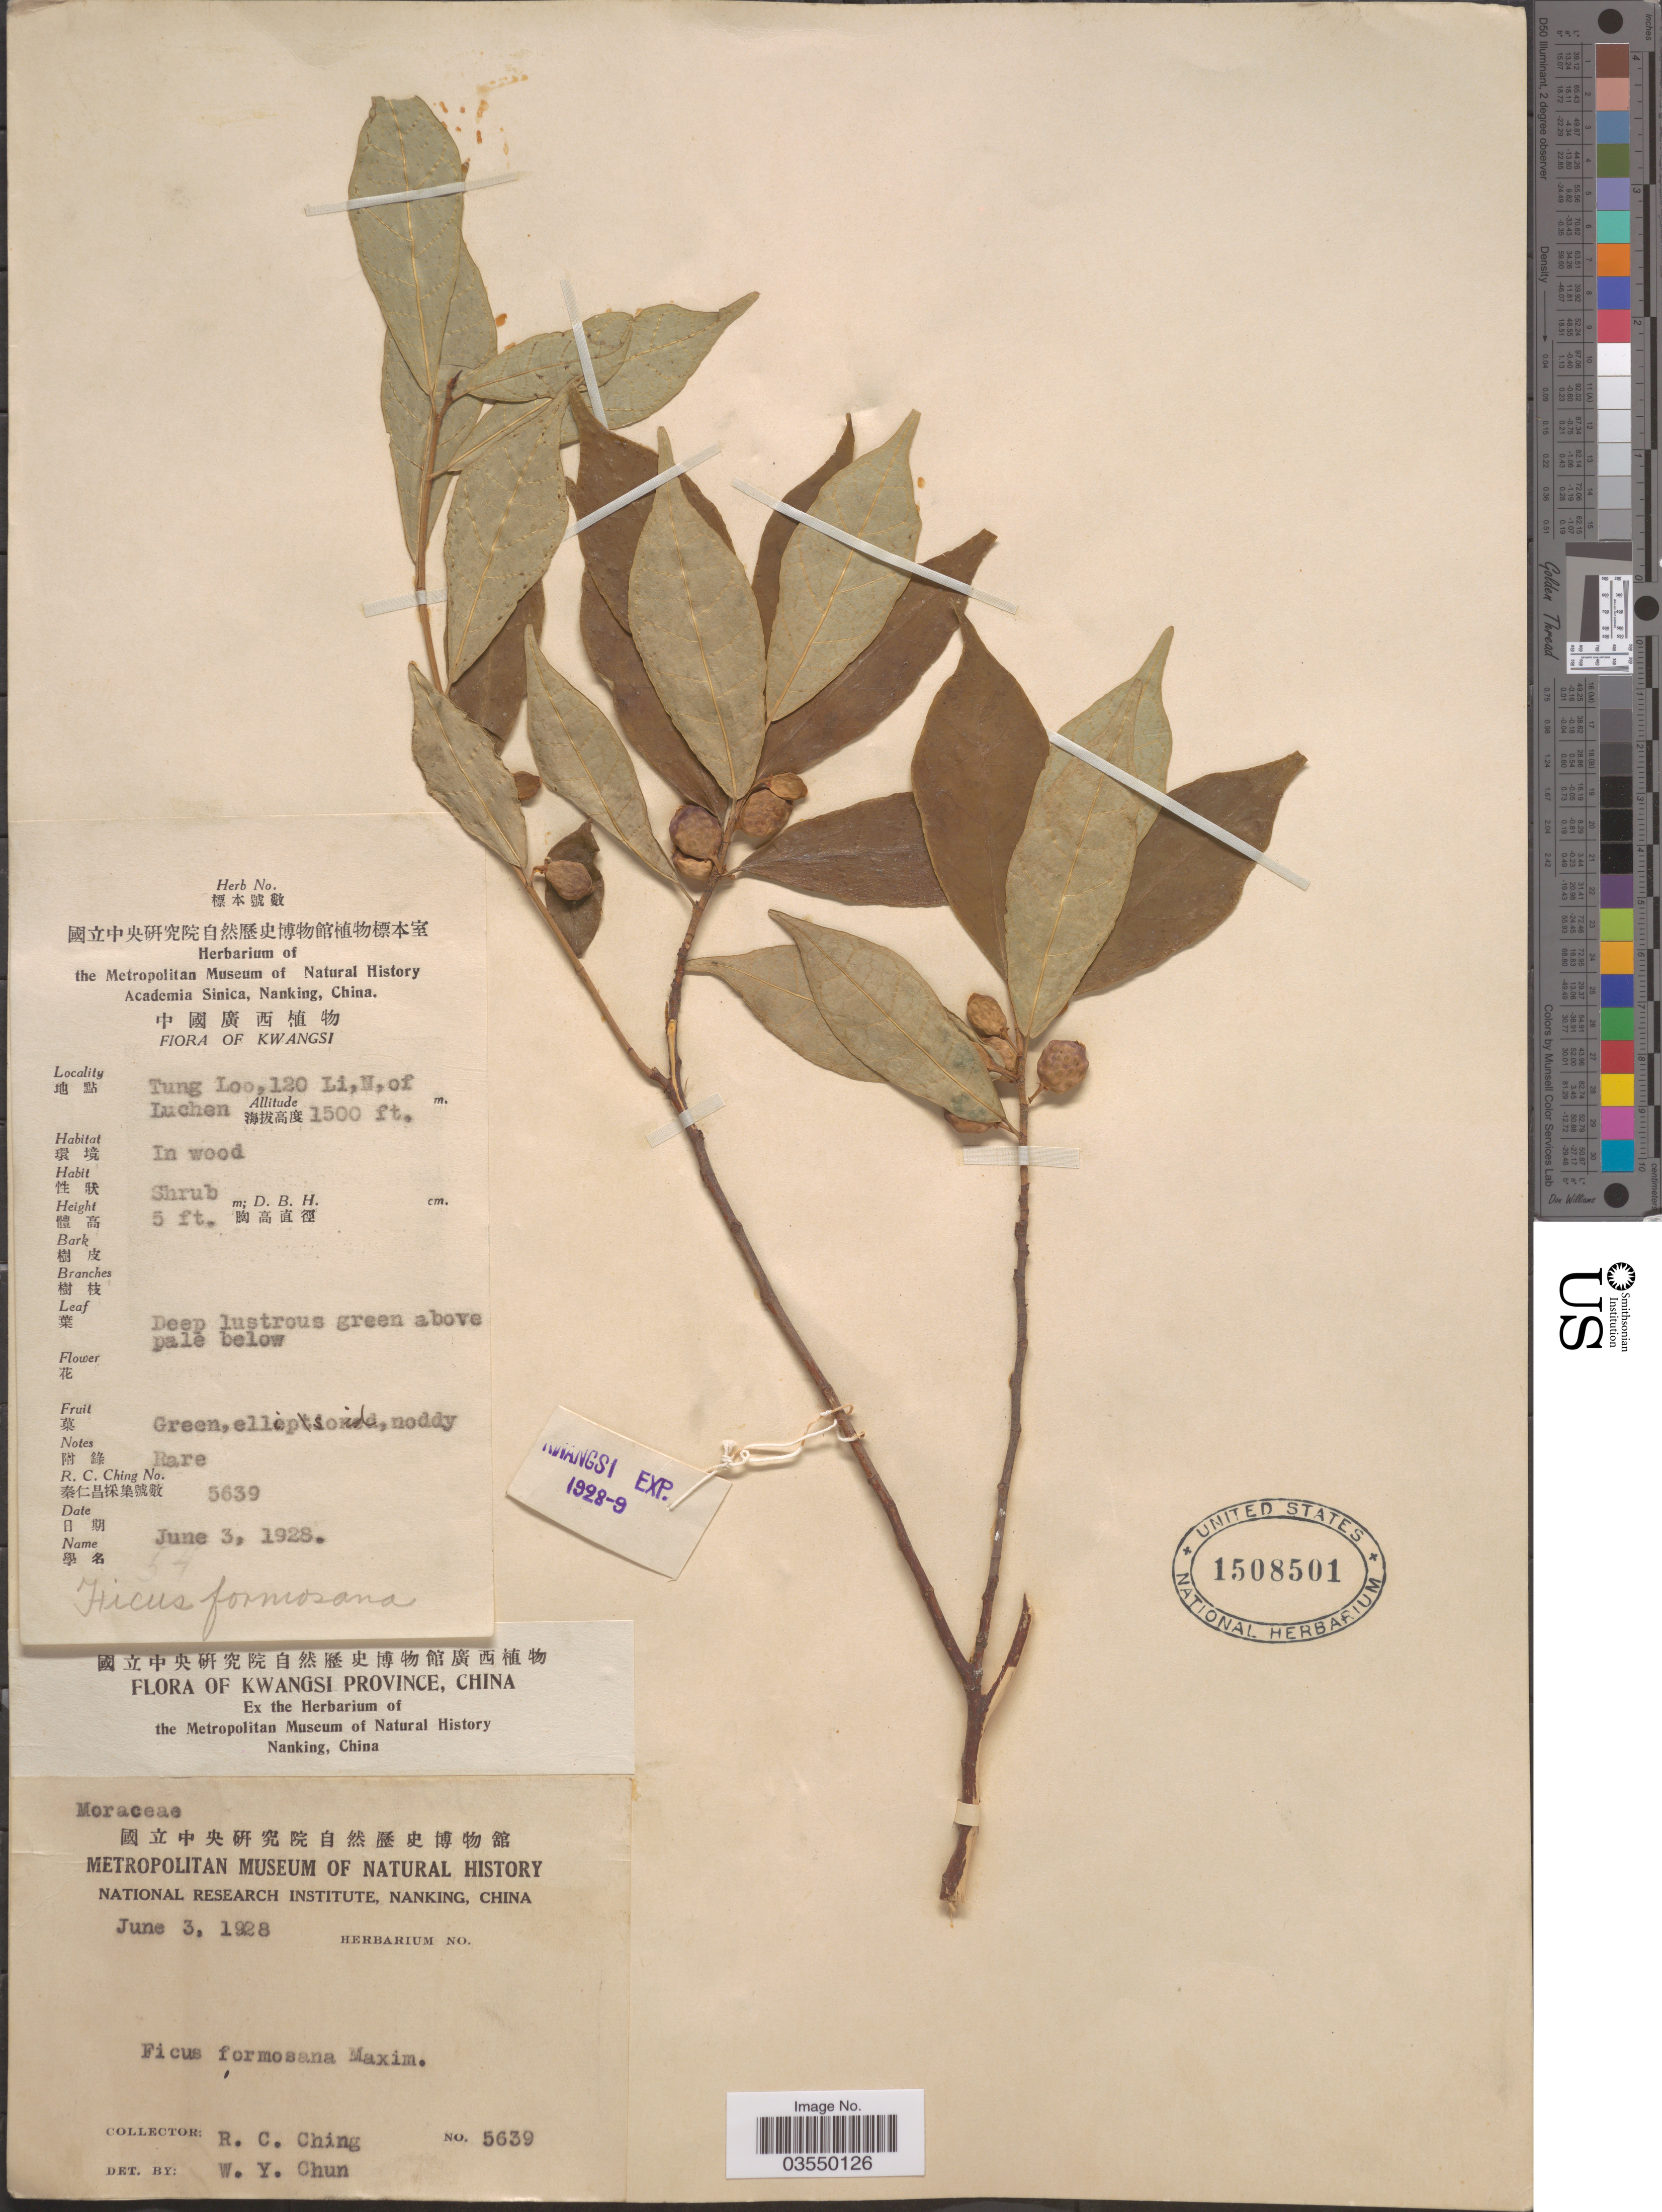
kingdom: Plantae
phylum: Tracheophyta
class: Magnoliopsida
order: Rosales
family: Moraceae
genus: Ficus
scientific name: Ficus formosana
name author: Maxim.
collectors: R. C. Ching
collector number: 5639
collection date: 1928-06-03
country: China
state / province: Guangxi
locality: Kwangsi Province. Tung Loo, 120 Li, N, of Luchen.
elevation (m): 457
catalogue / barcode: US 1508501